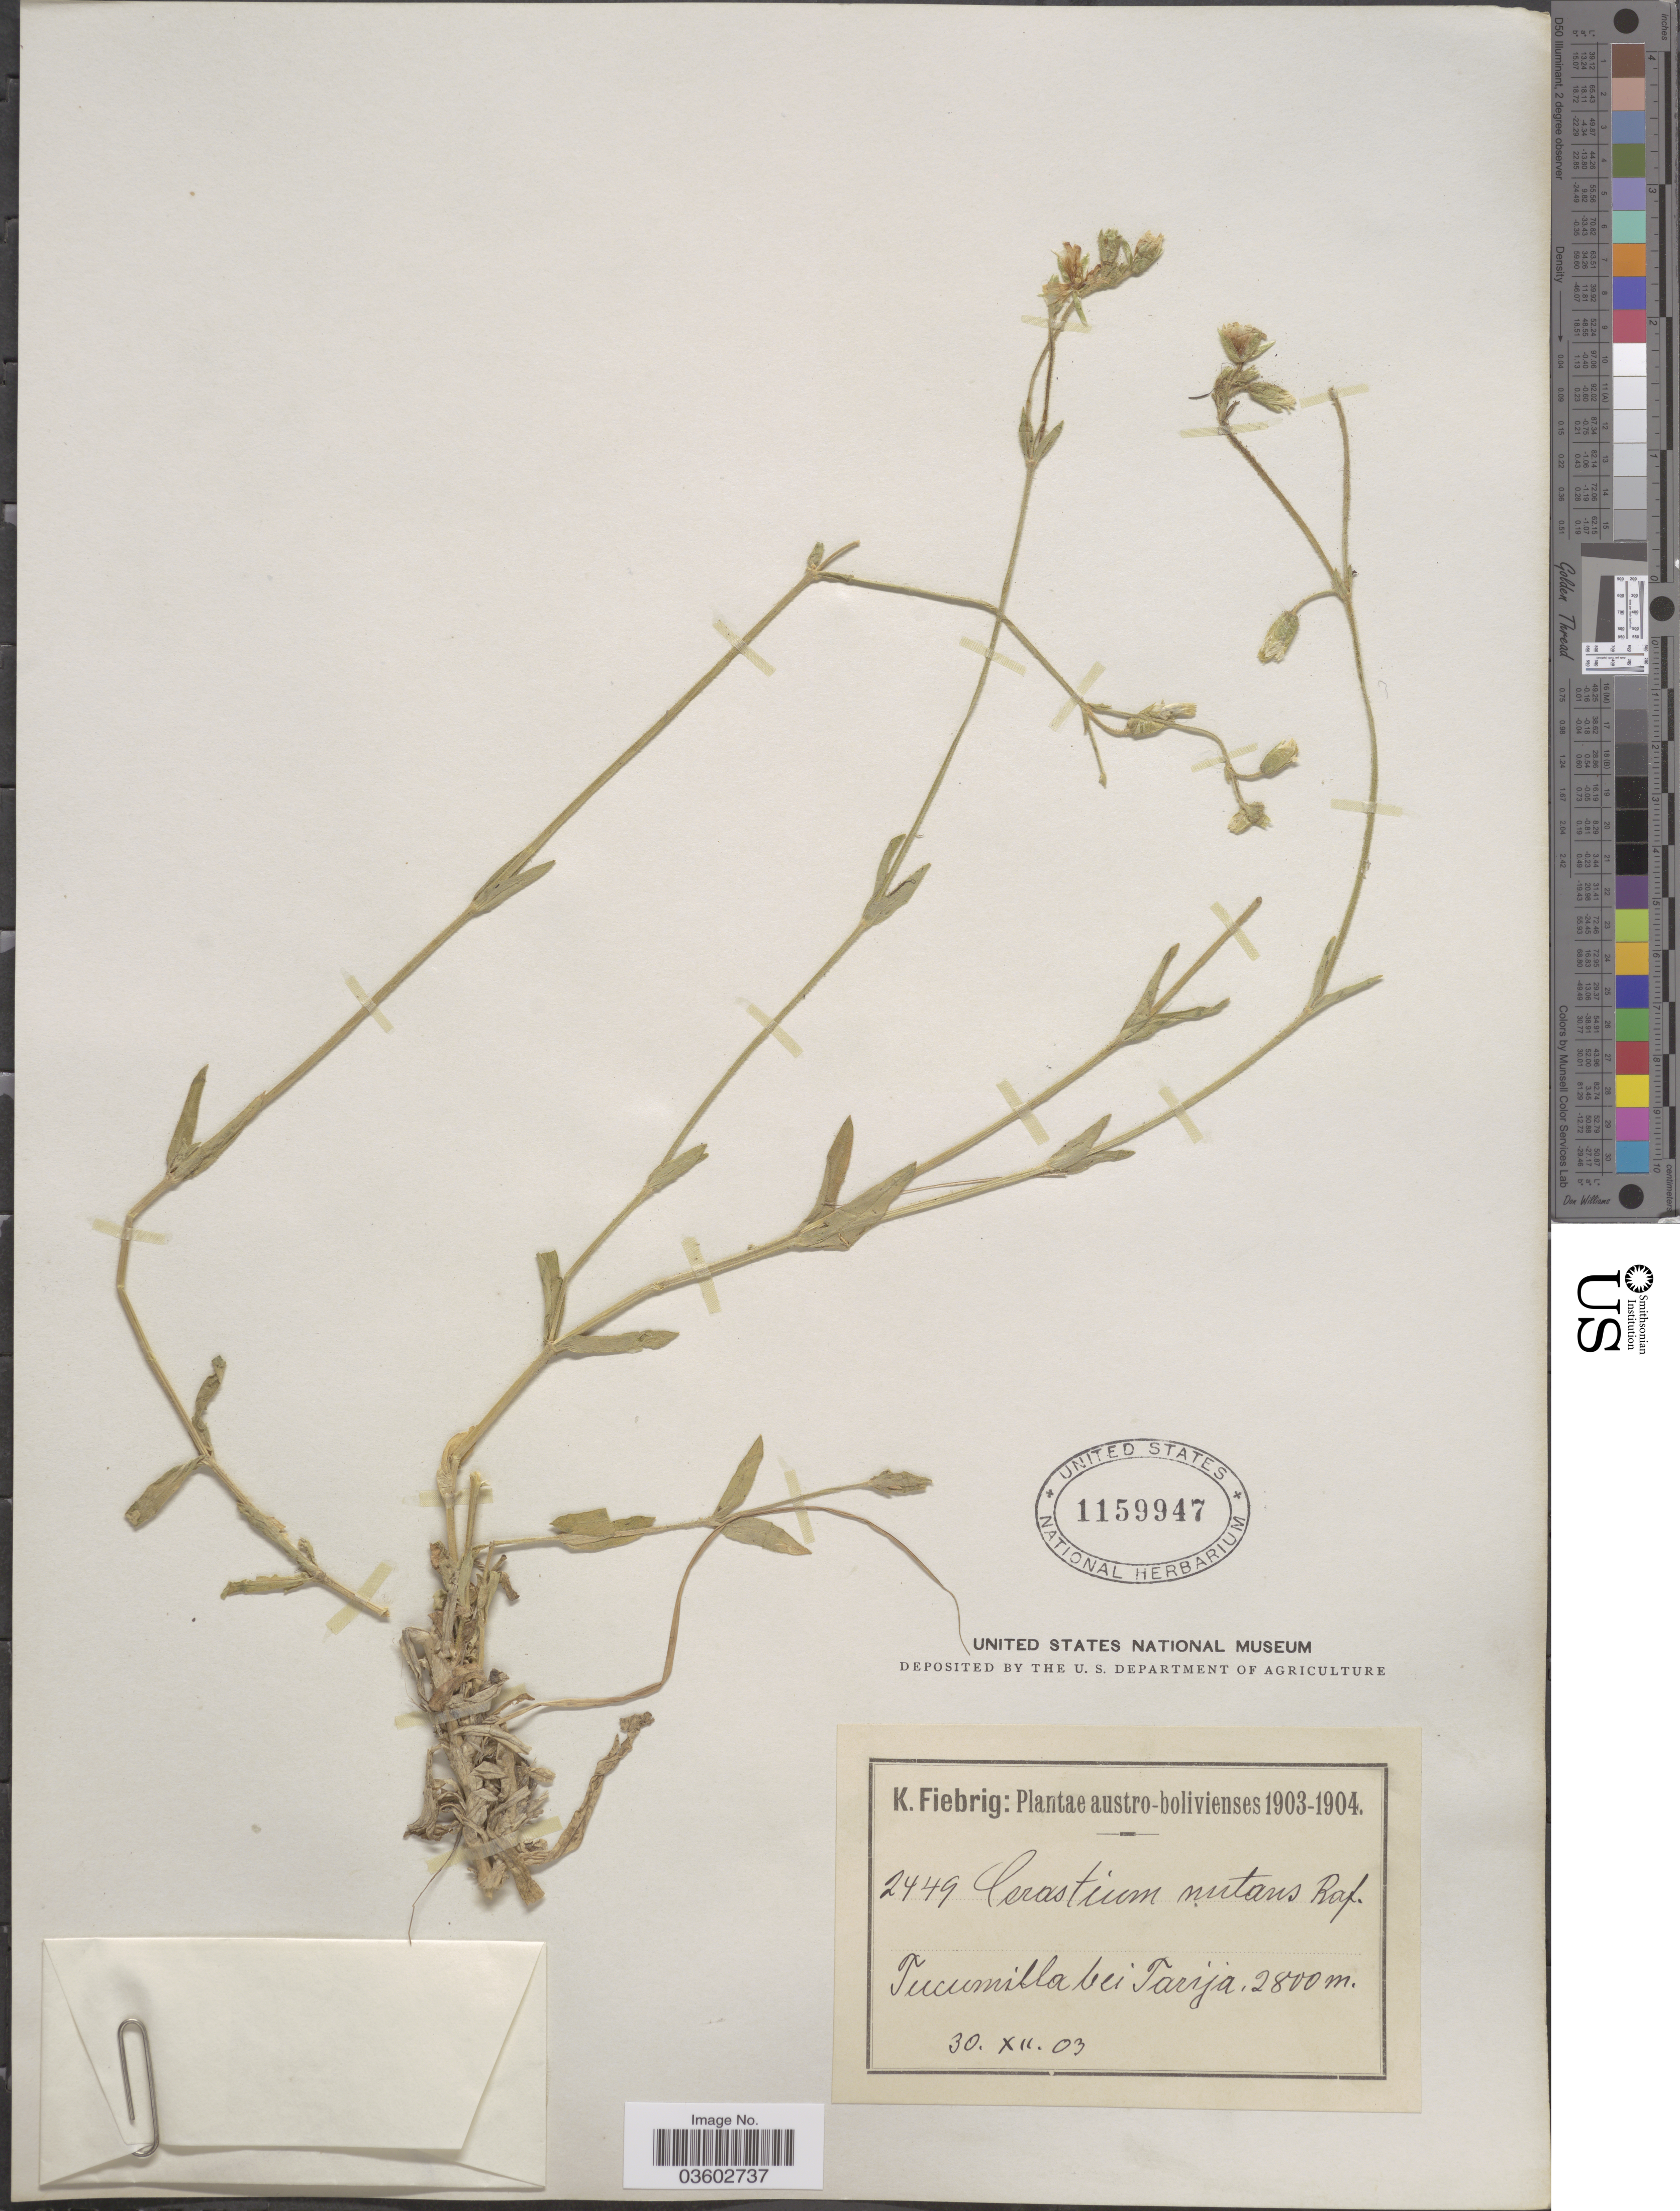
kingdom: Plantae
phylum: Tracheophyta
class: Magnoliopsida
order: Caryophyllales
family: Caryophyllaceae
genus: Cerastium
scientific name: Cerastium sp.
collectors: K. Fiebrig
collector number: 2449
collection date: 1903-12-30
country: Bolivia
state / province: Tarija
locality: Austro-bolivienses. Tucumilla bei Tarija.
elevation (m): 2800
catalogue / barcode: US 1159947